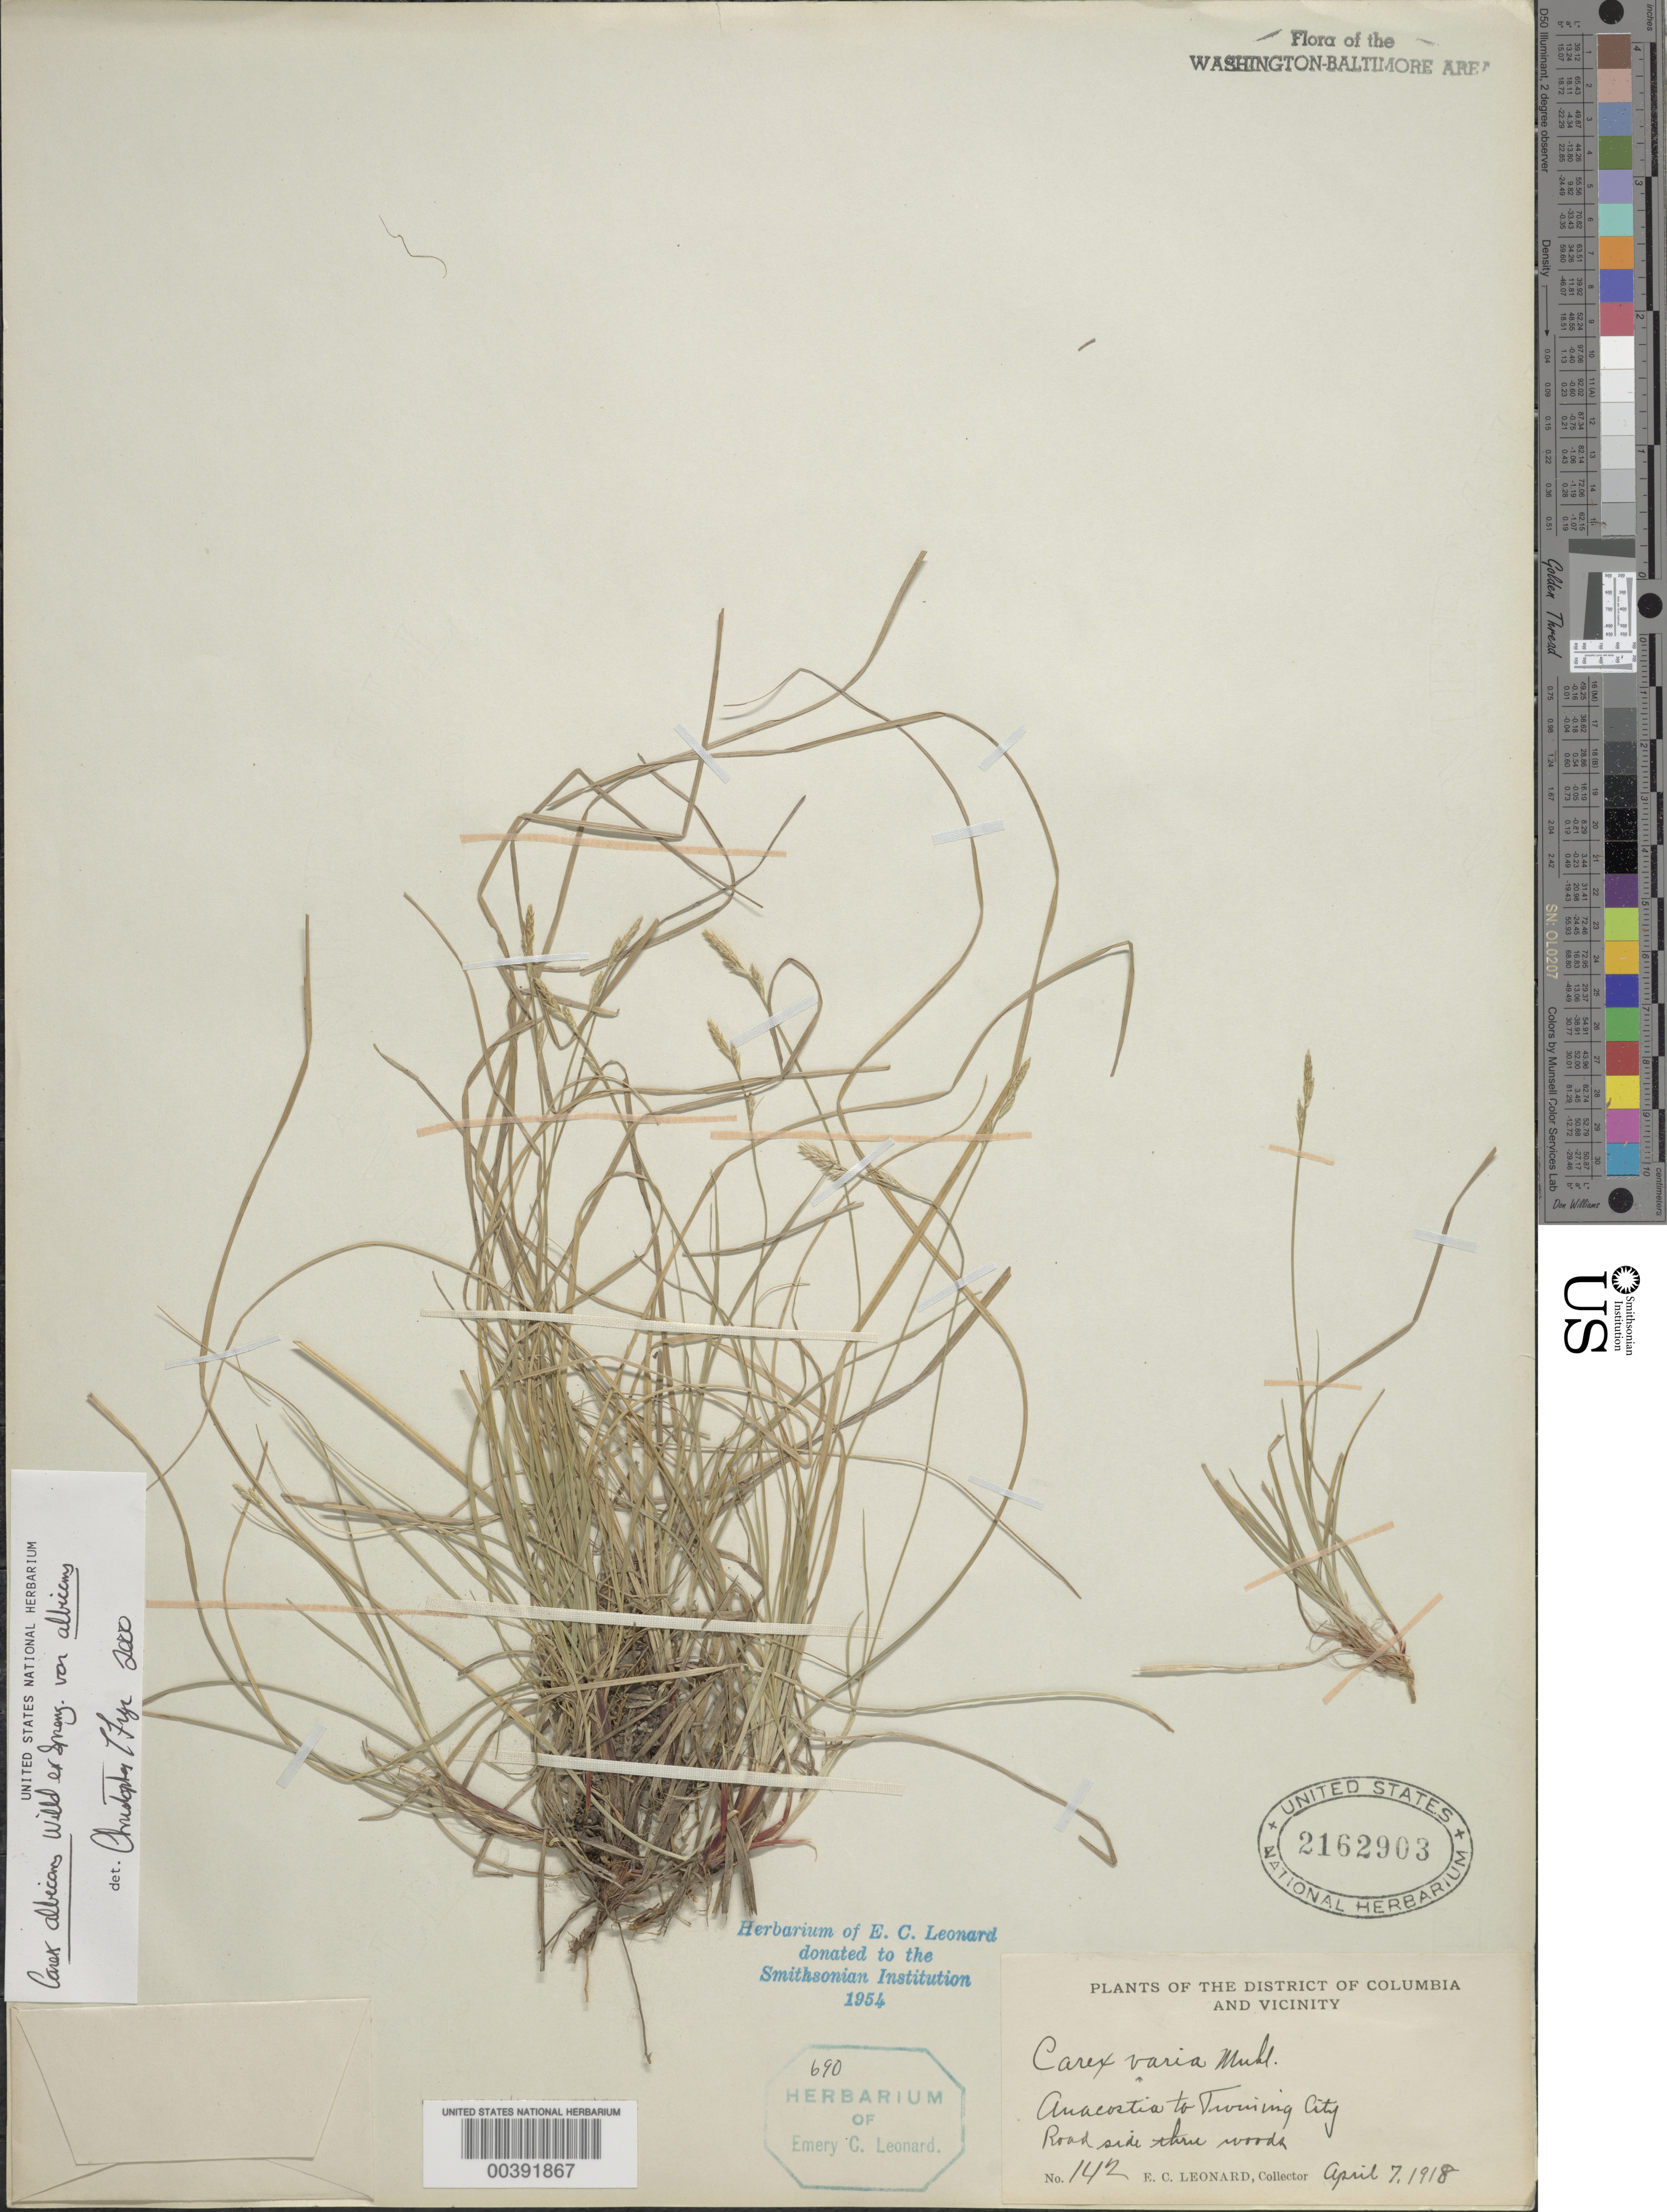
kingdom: Plantae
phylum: Tracheophyta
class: Liliopsida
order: Poales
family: Cyperaceae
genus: Carex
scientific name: Carex albicans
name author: Willd. ex Spreng.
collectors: E. C. Leonard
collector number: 142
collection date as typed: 07 Apr 1918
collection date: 1918-04-07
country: United States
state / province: District of Columbia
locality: Anacostia to Twining City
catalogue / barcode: US 2162903